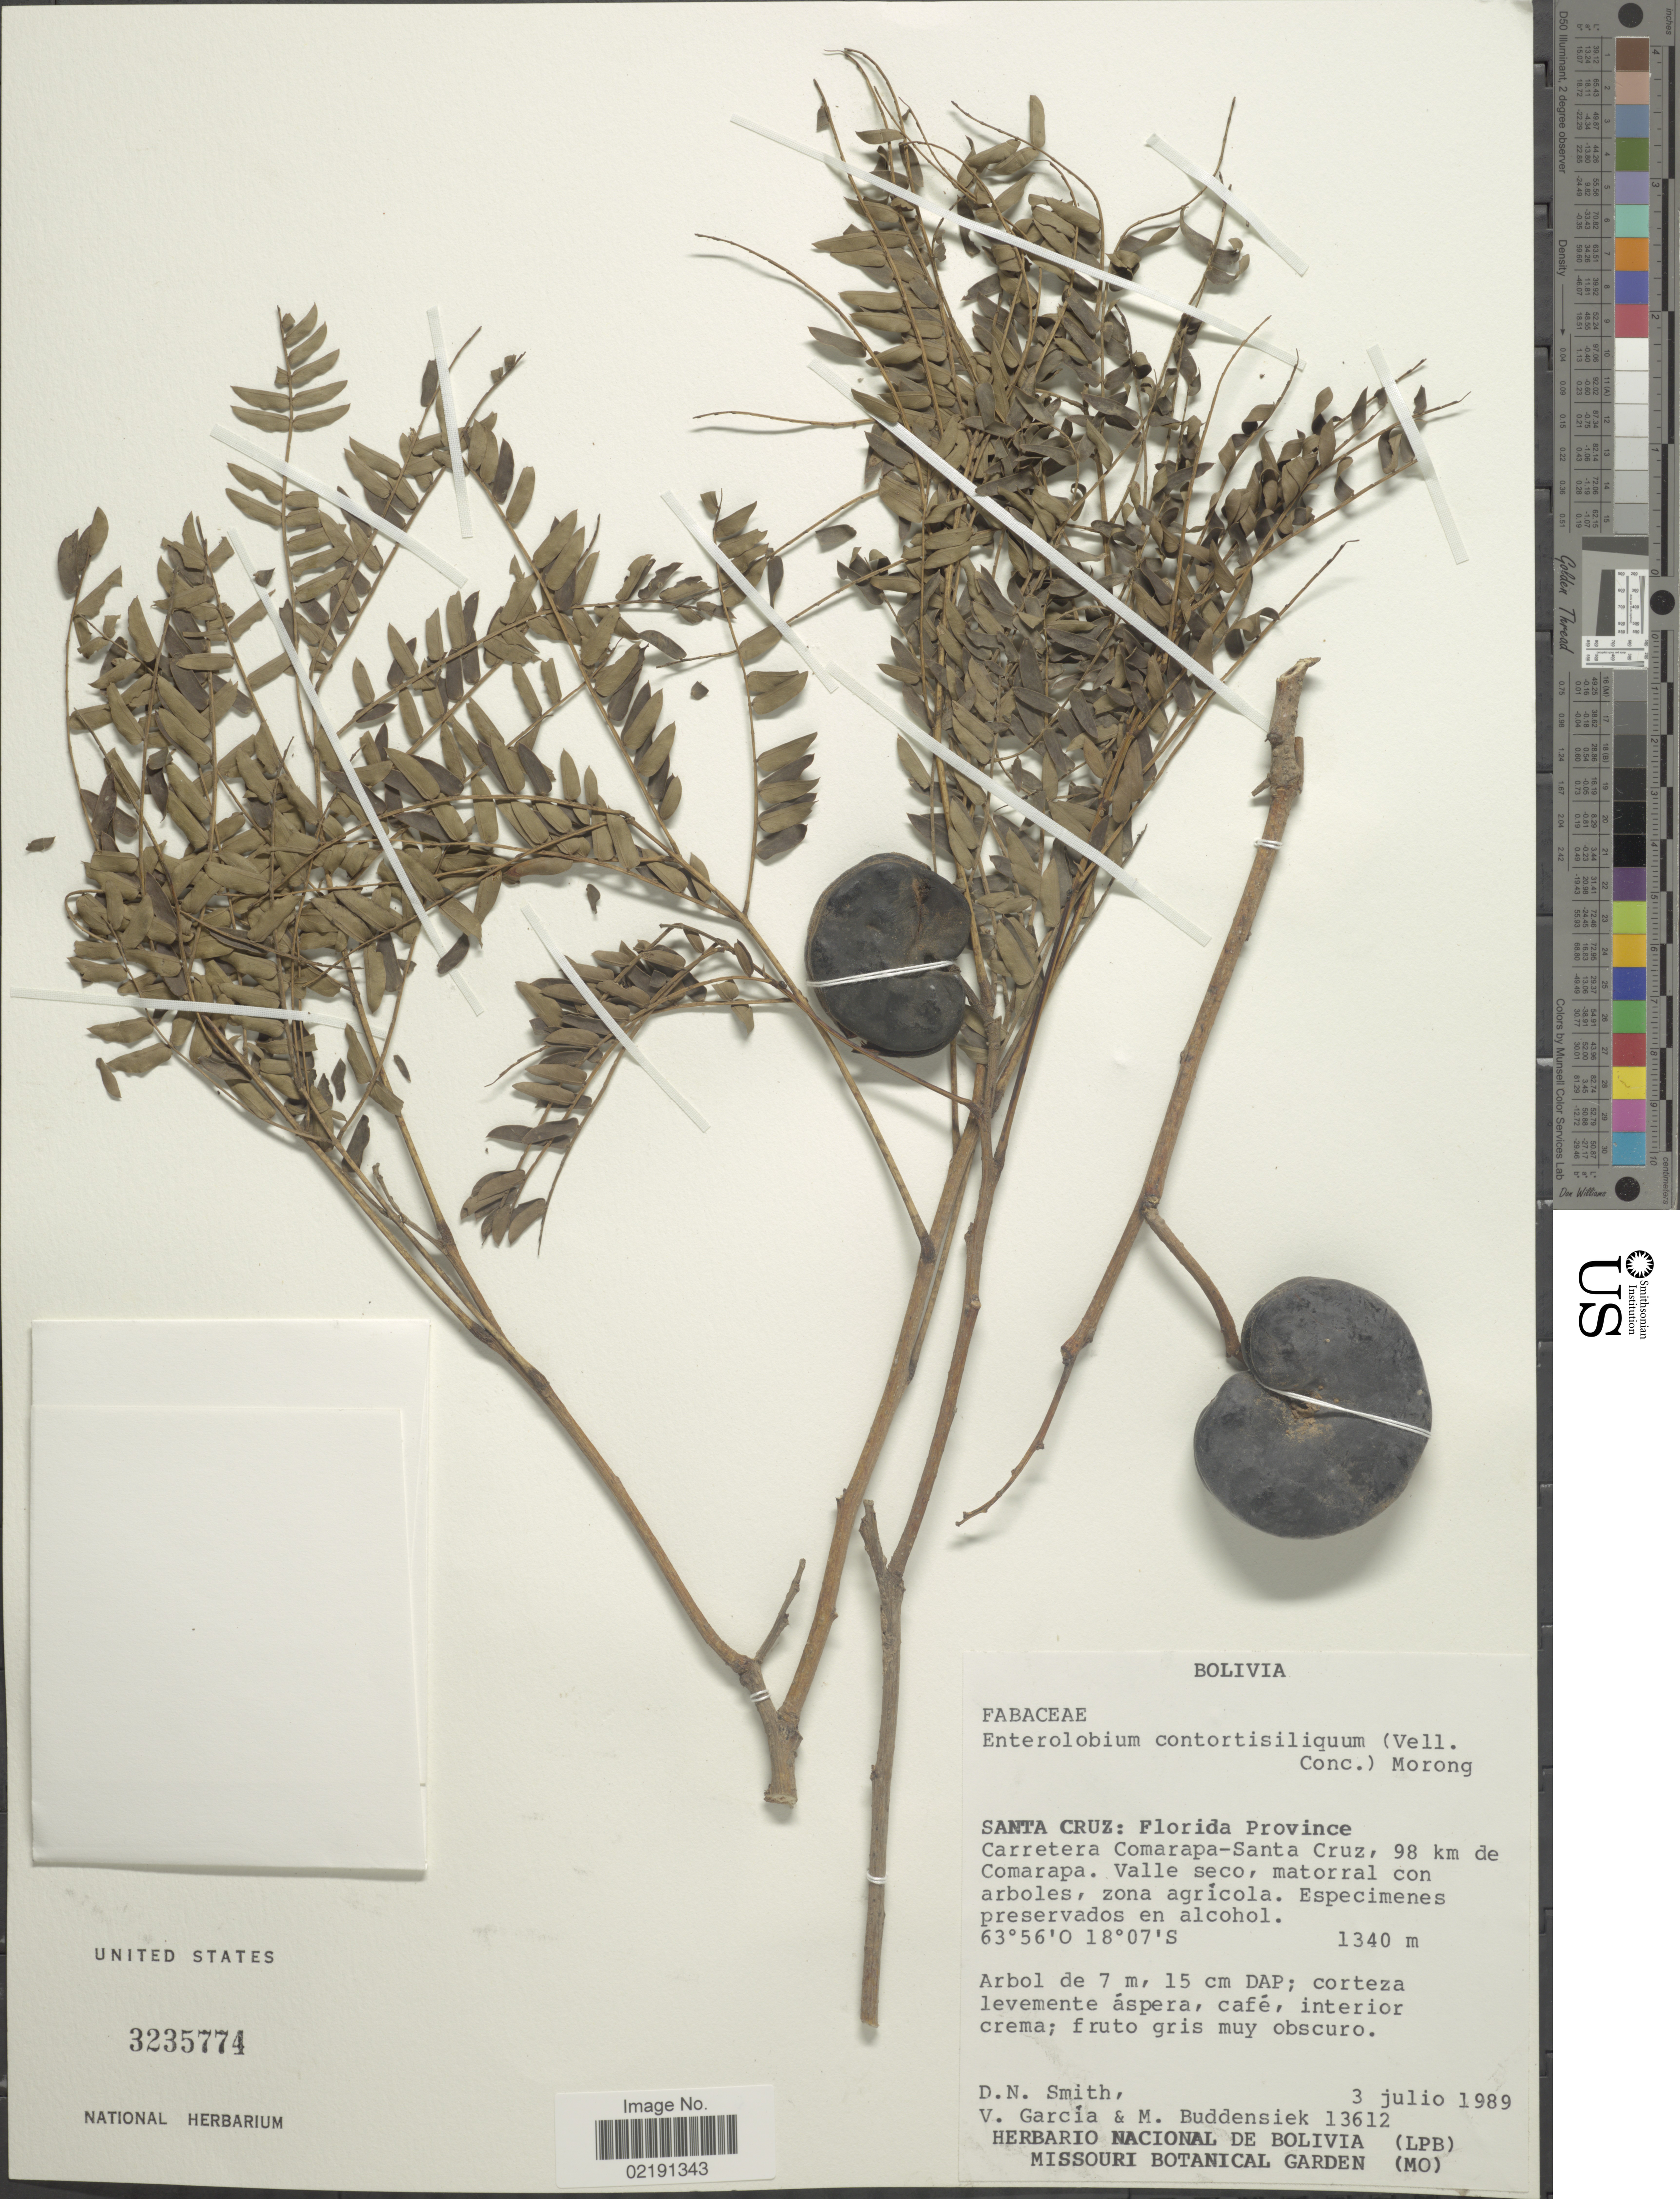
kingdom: Plantae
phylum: Tracheophyta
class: Magnoliopsida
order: Fabales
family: Fabaceae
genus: Enterolobium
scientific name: Enterolobium contortisiliquum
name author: (Vell.) Morong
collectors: D. Smith, V. Garcia & M. Buddensiek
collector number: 13612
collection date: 1989-07-03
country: Bolivia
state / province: Santa Cruz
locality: Santa Cruz: Florida Province. Carretera Comarapa-Santa Cruz, 98 km de Comarapa.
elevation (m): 1340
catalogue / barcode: US 3235774